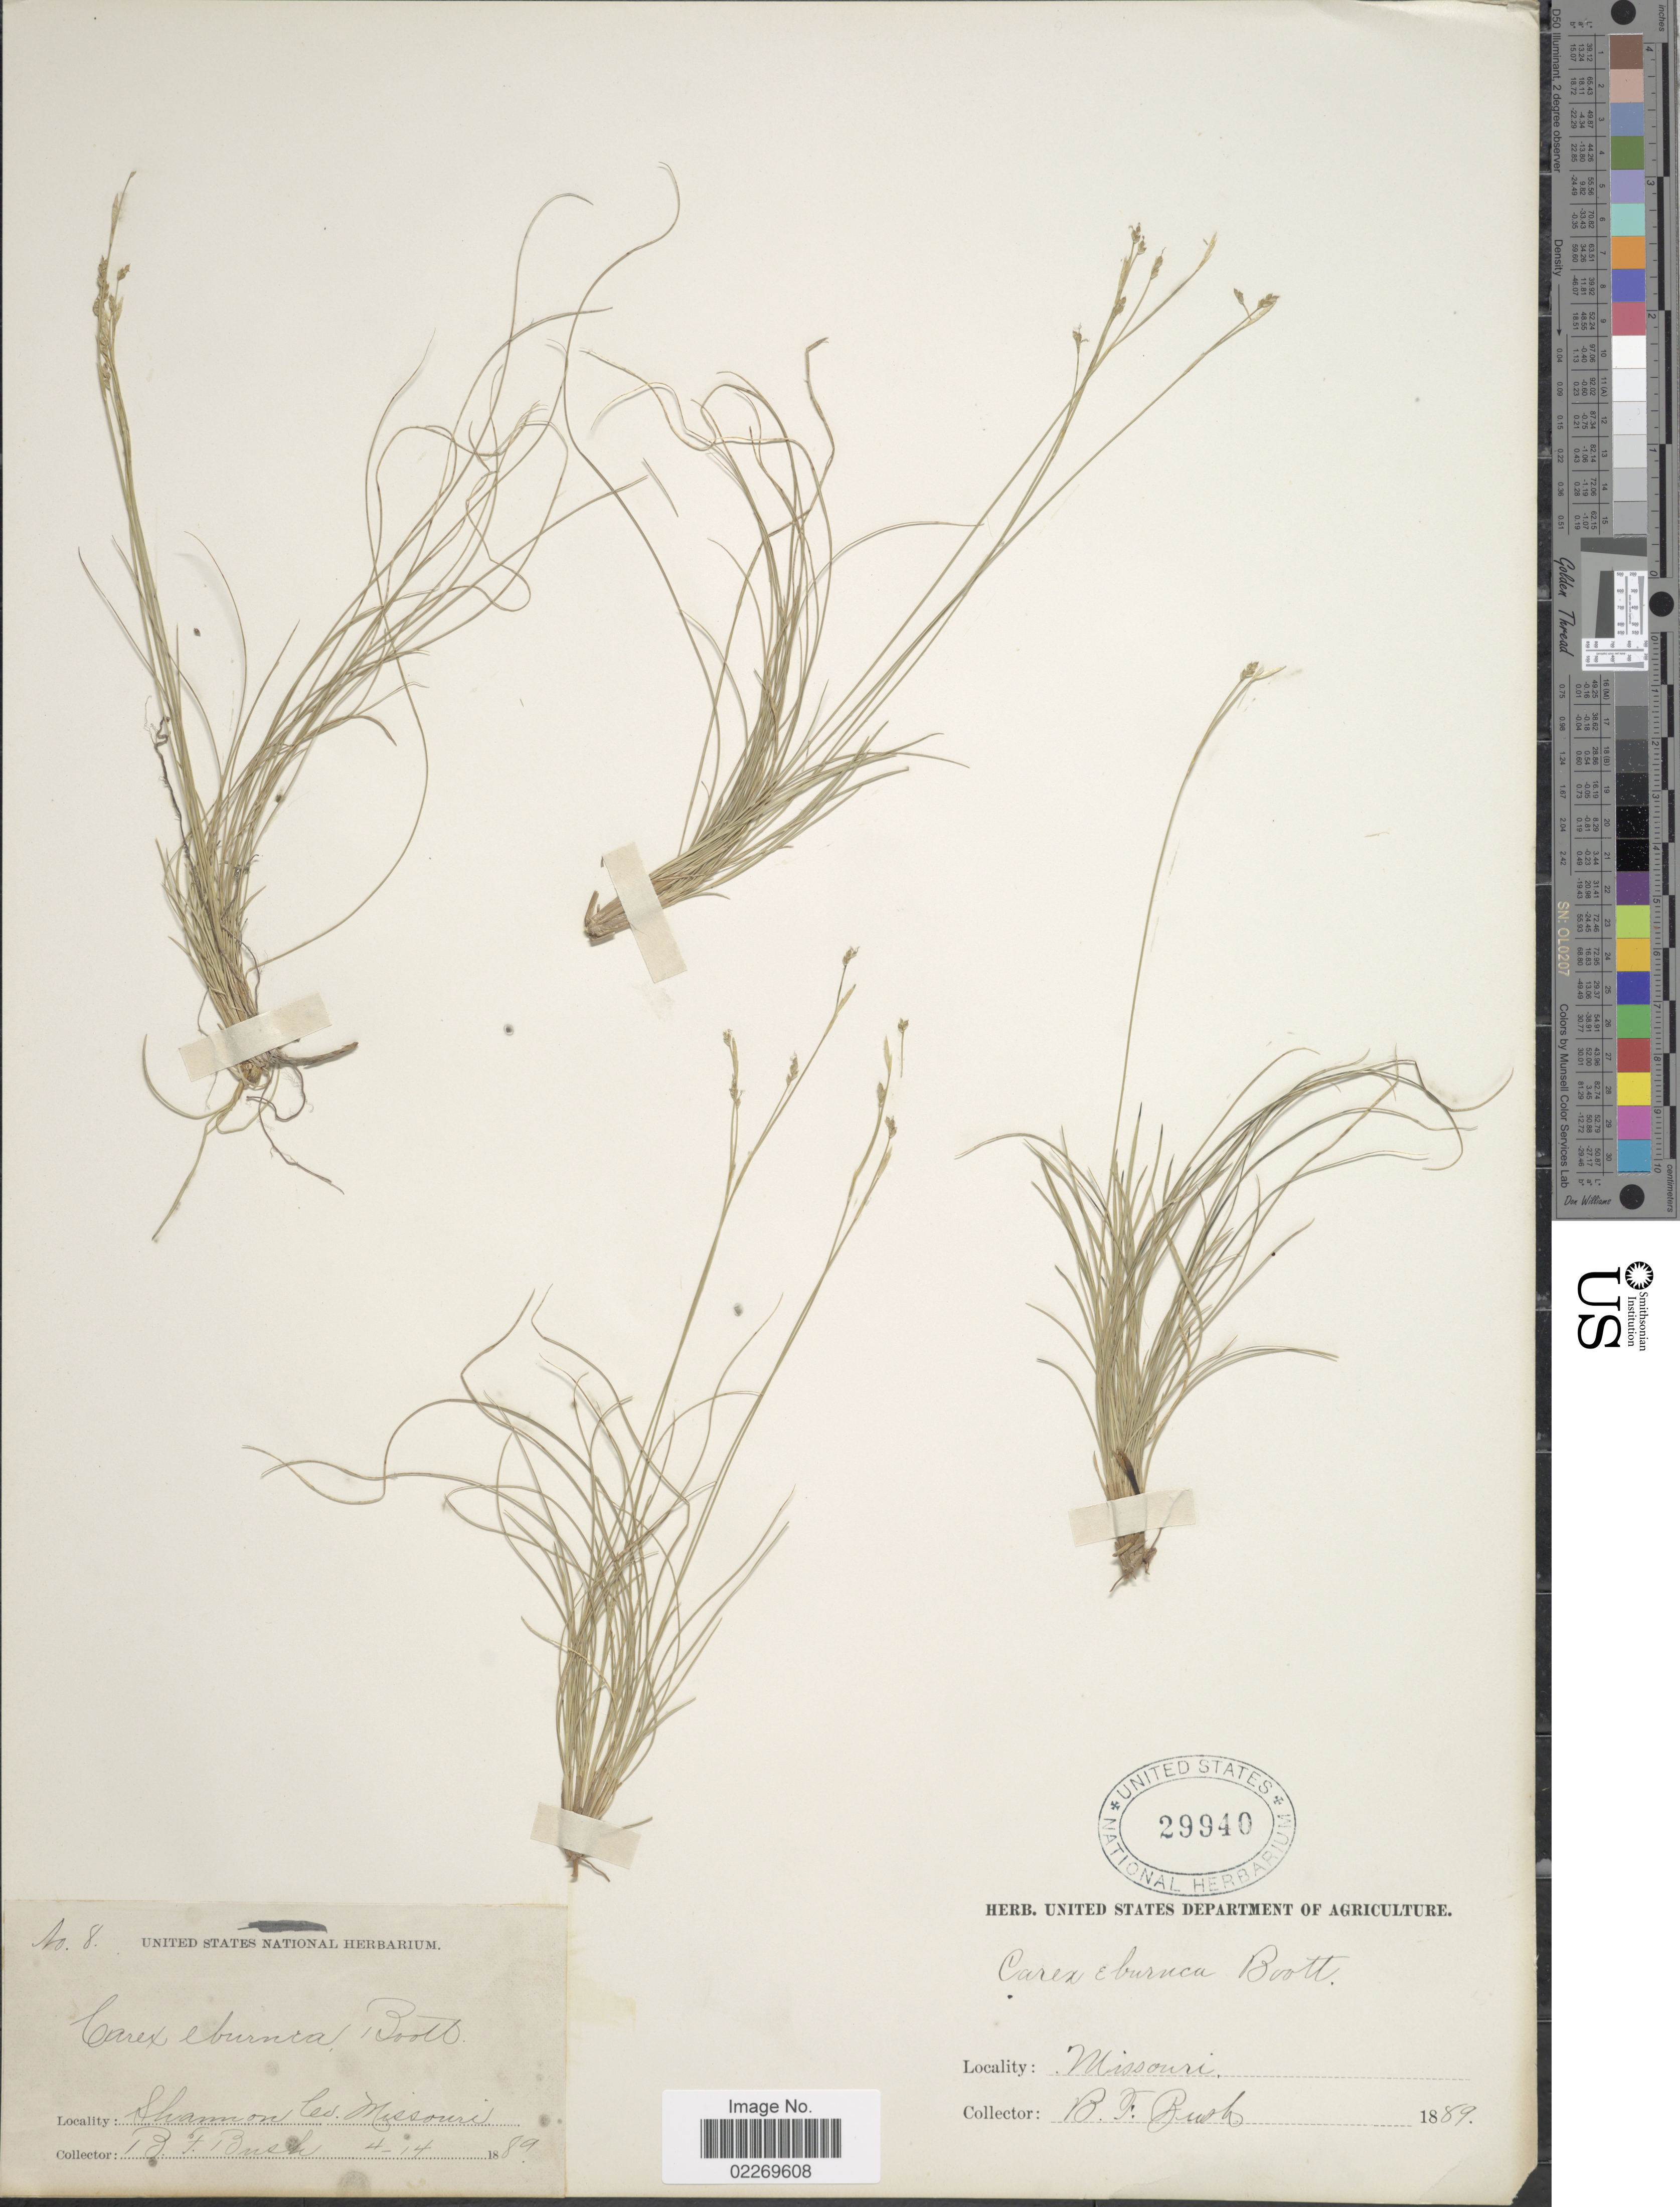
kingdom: Plantae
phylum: Tracheophyta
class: Liliopsida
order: Poales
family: Cyperaceae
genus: Carex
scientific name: Carex eburnea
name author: Boott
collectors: B. F. Bush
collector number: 8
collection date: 1889-04-14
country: United States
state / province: Missouri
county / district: Shannon County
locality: Shannon Co.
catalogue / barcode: US 29940